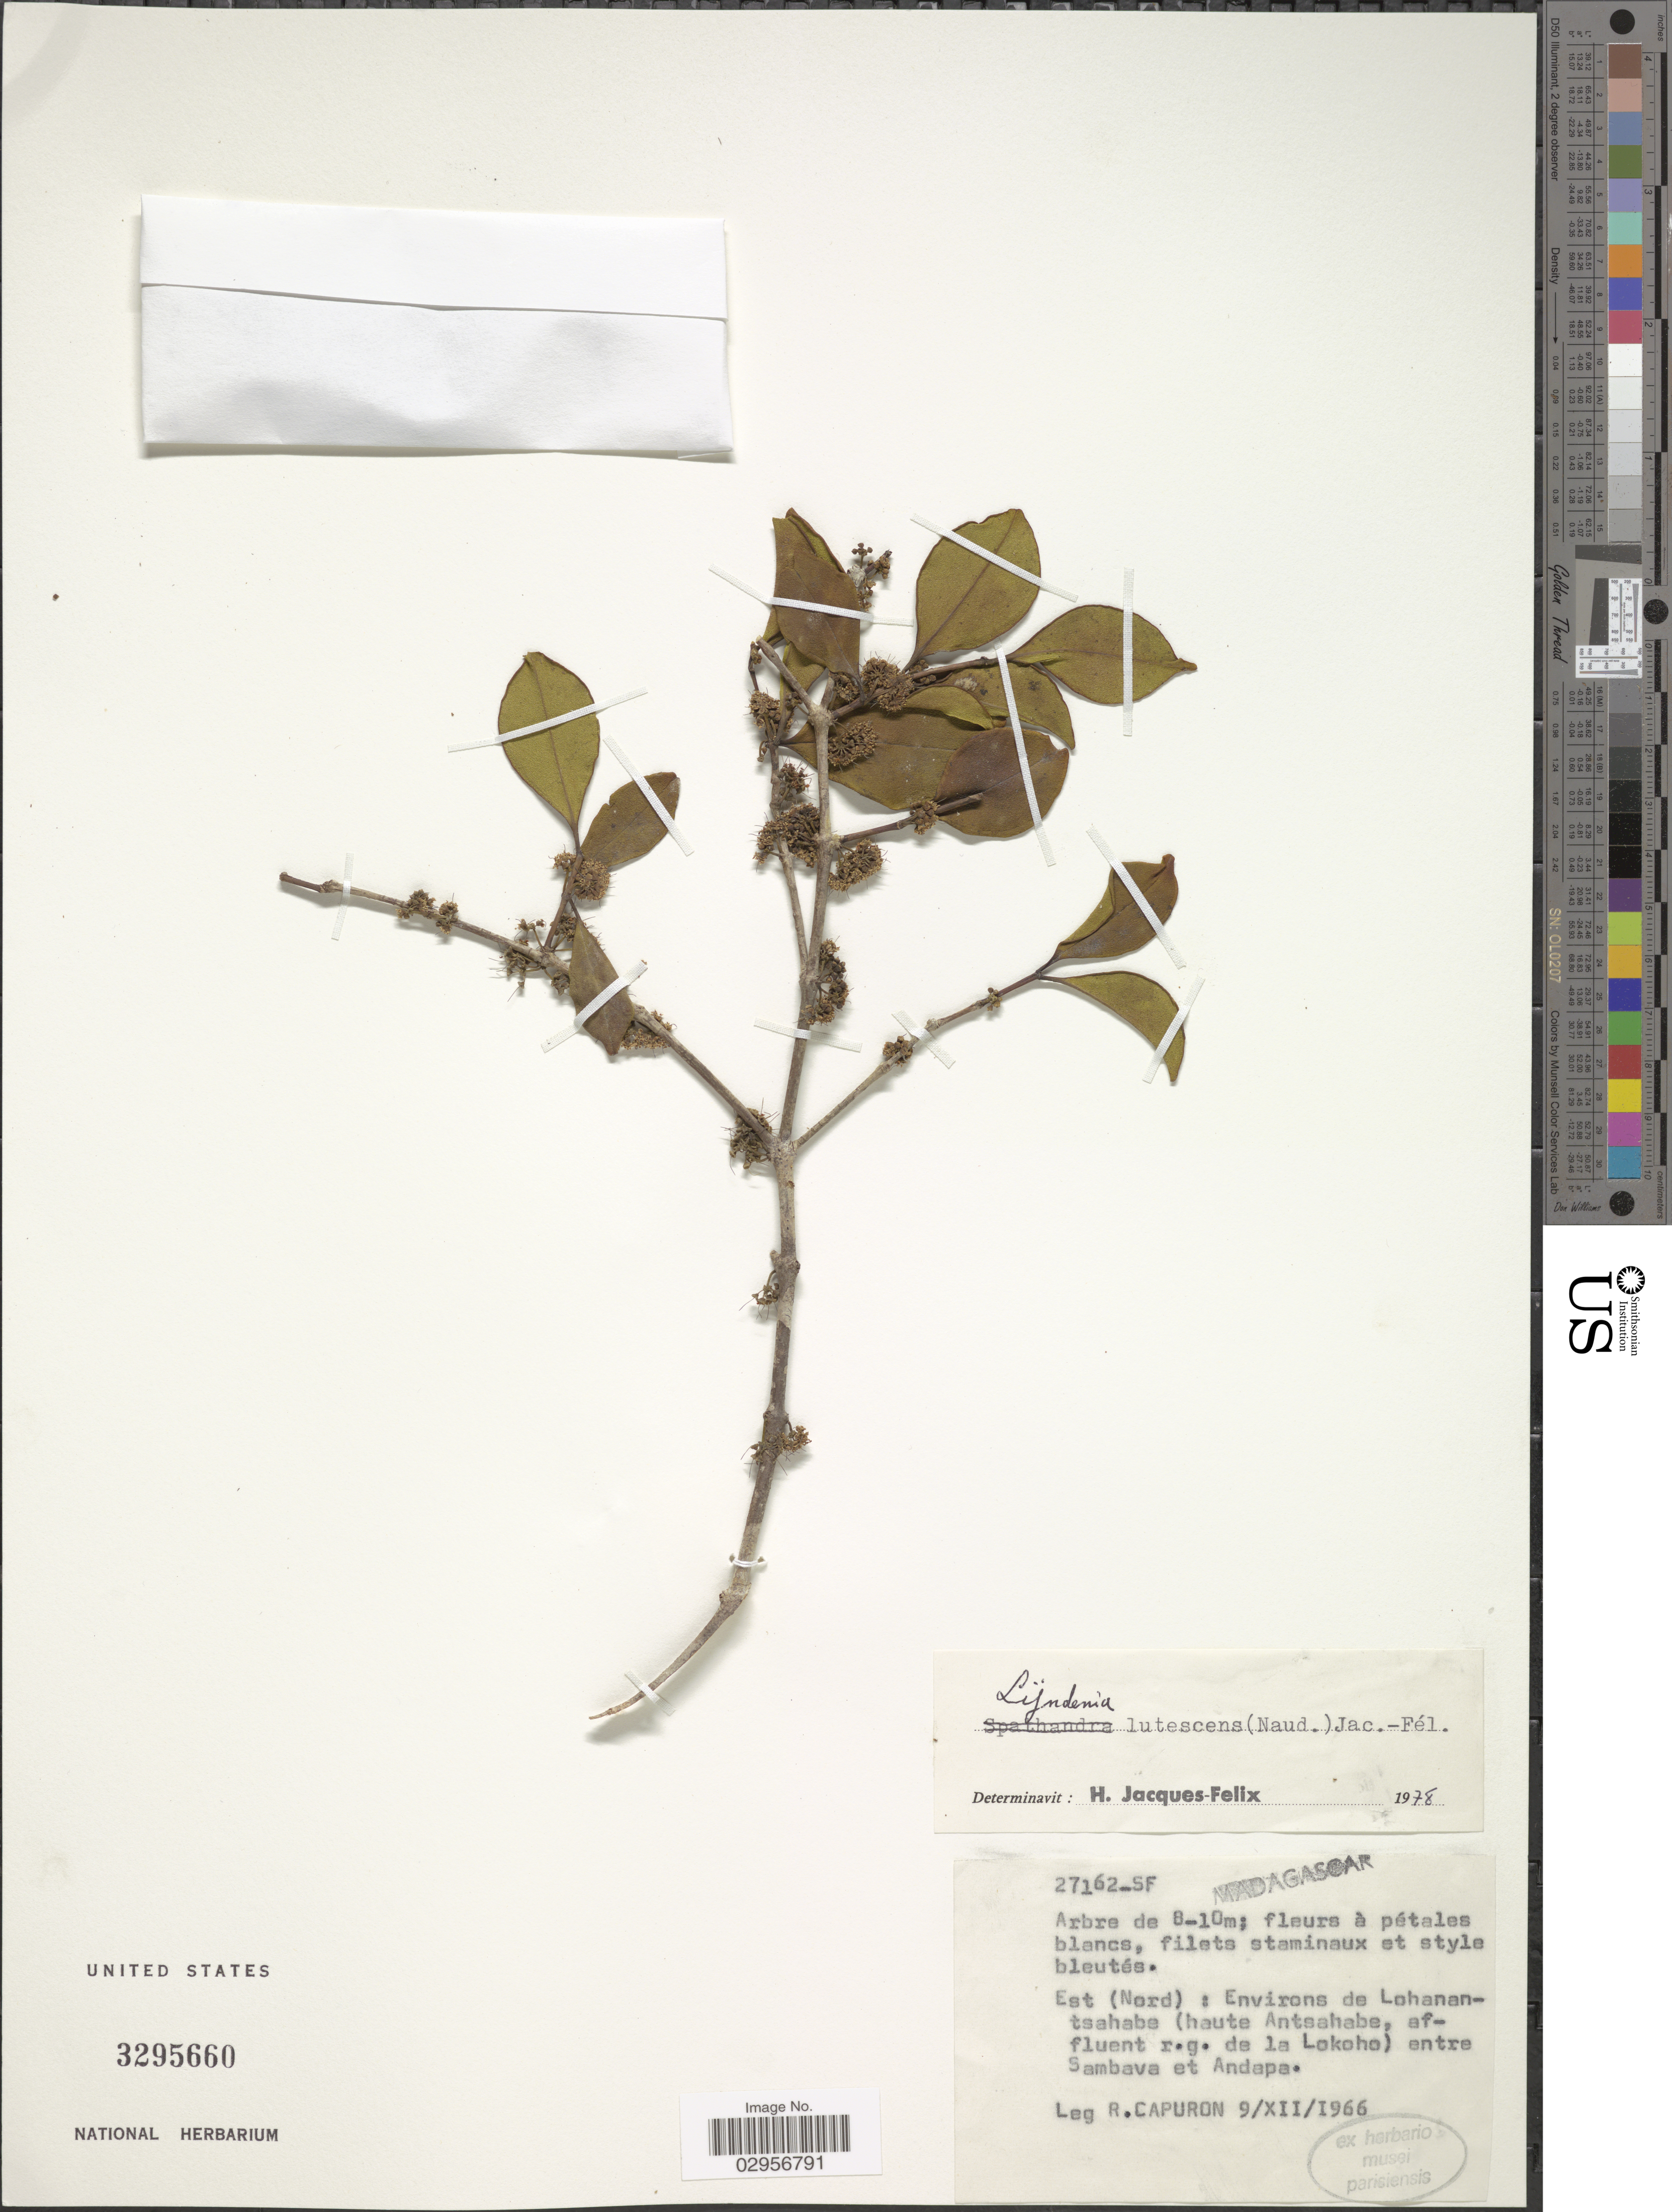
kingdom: Plantae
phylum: Tracheophyta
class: Magnoliopsida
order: Myrtales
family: Melastomataceae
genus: Lijndenia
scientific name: Lijndenia lutescens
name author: (Naudin) Jacq.-Fél.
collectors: R. Capuron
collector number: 27162_SF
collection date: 1966-12-09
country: Madagascar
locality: Est (Nord): Environs de Lohanantsahabe (haute Antsahabe, affluent r.g. de la Lokoho) entre Sambava et Andapa.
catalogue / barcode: US 3295660